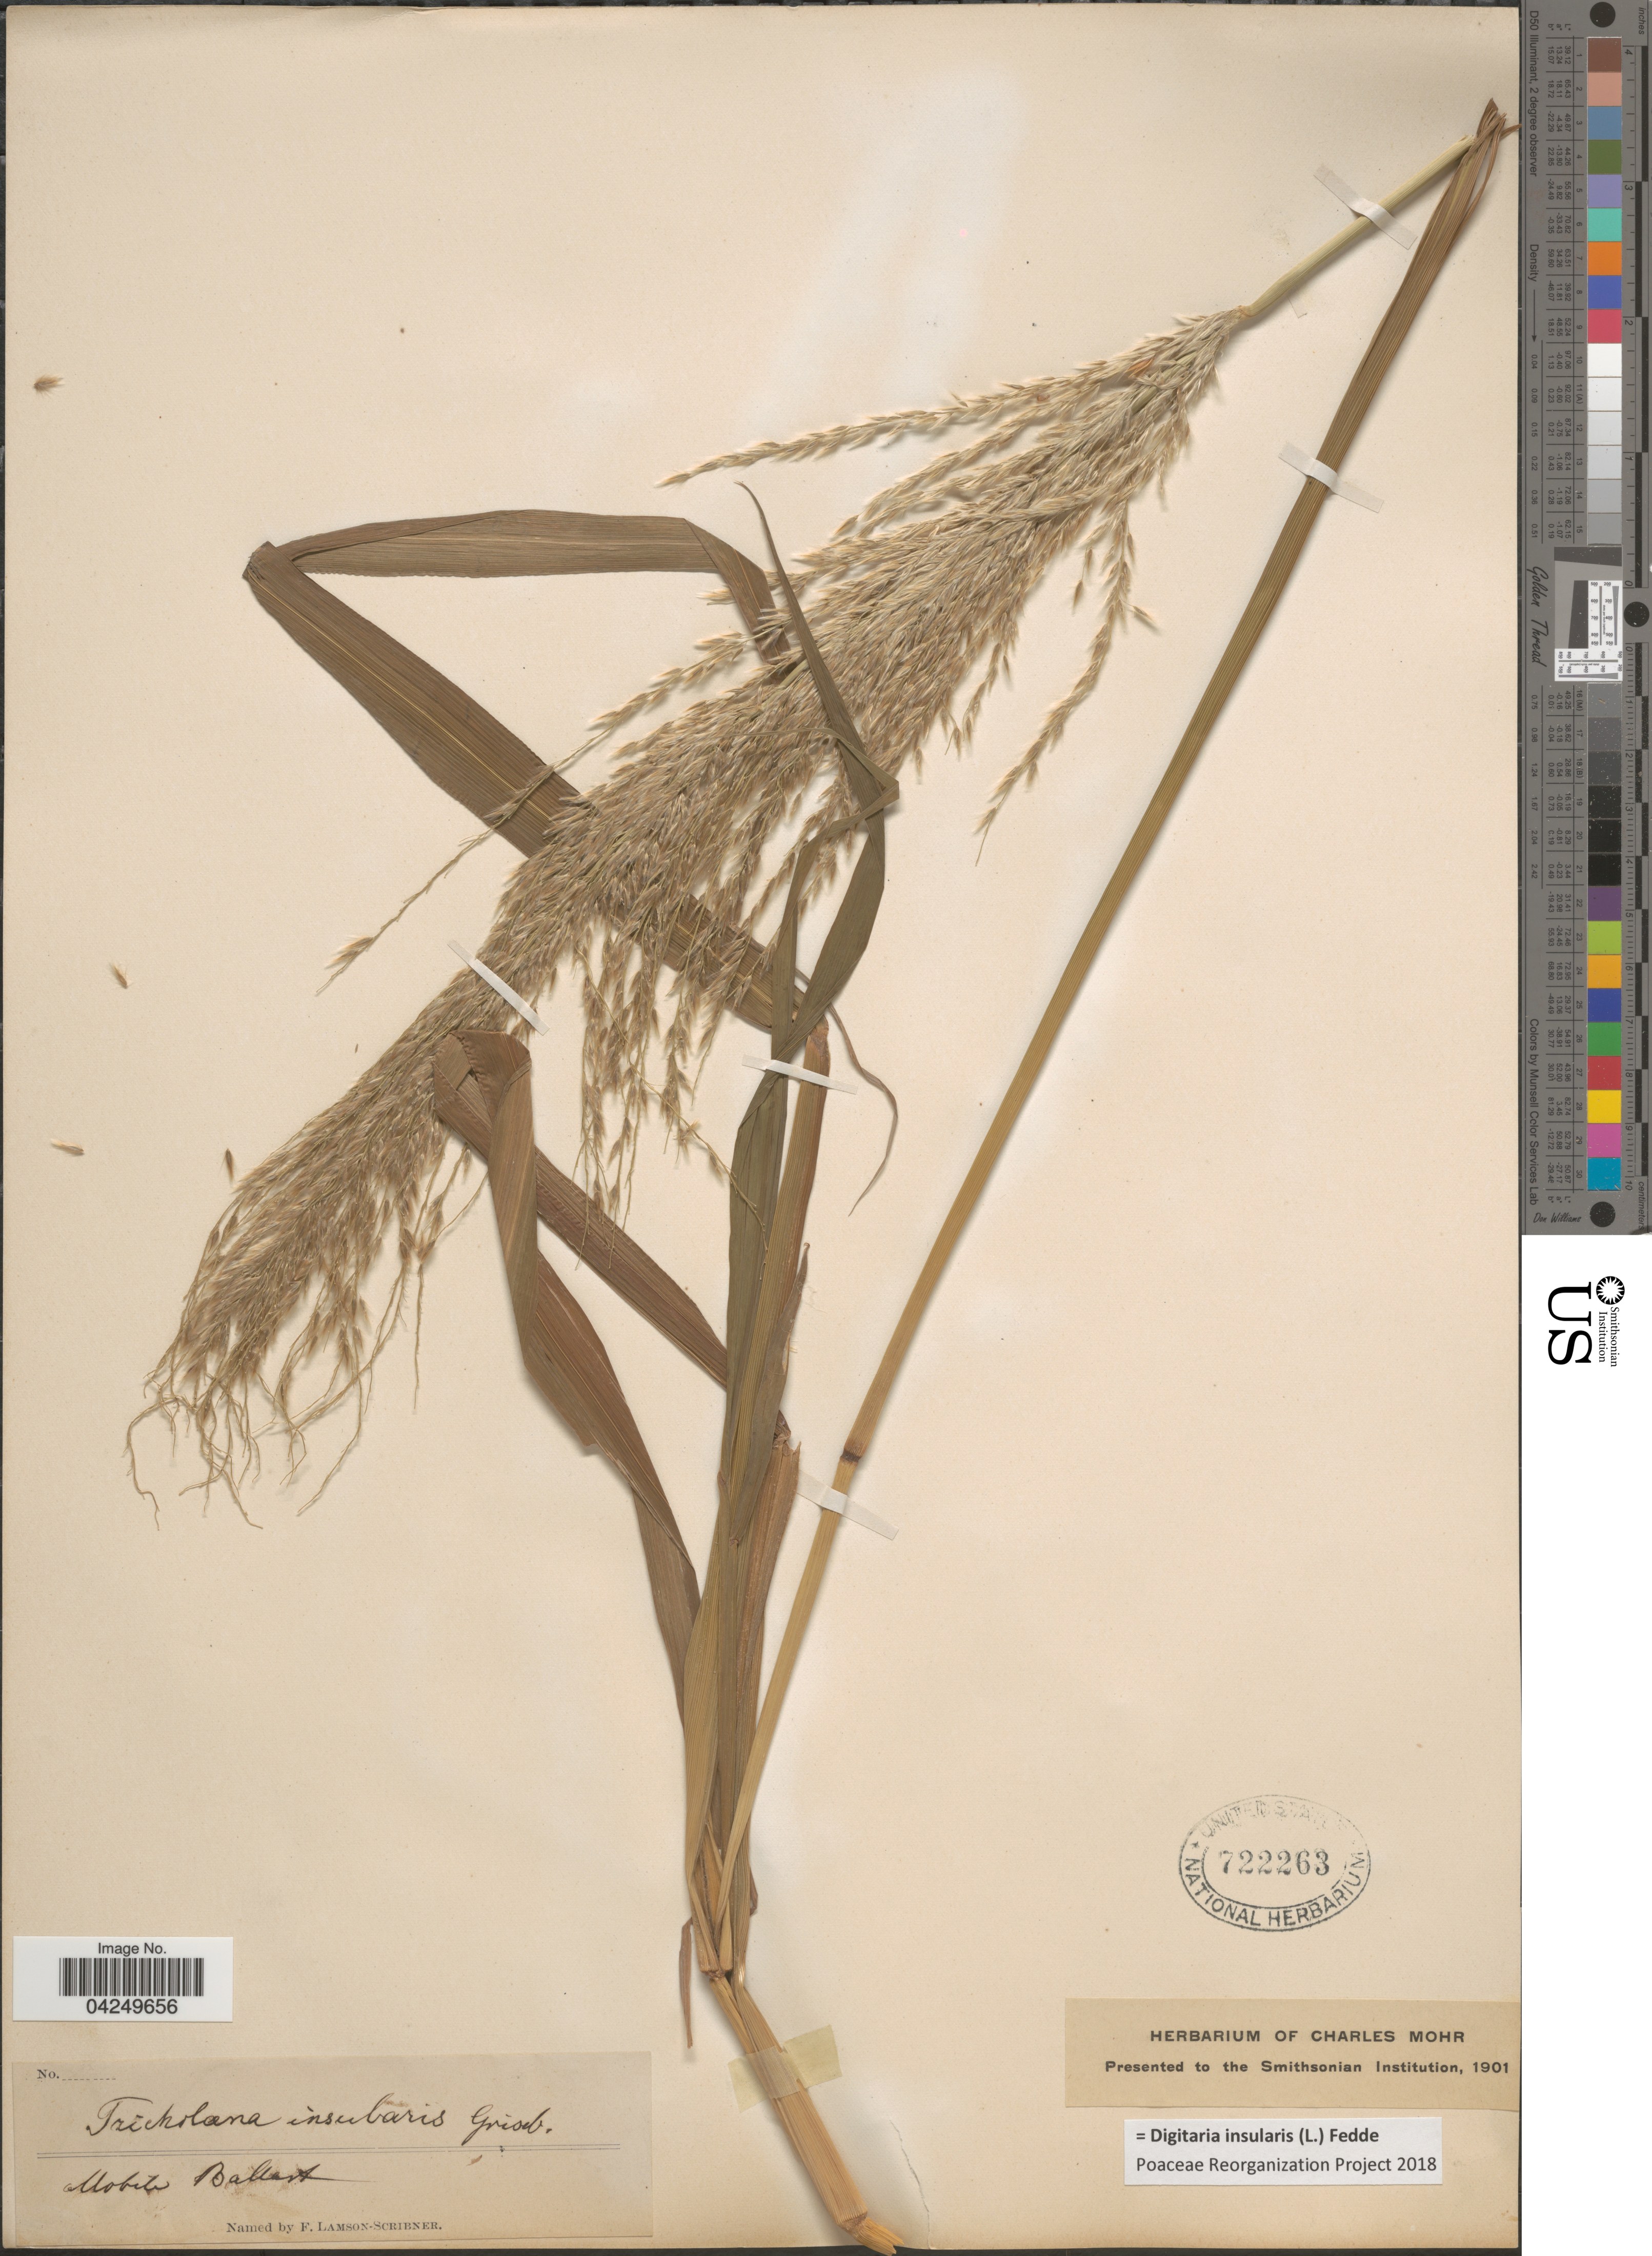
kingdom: Plantae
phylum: Tracheophyta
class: Liliopsida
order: Poales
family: Poaceae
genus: Digitaria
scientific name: Digitaria insularis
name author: (L.) Fedde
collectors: ex herb. Charles Mohr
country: United States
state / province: Alabama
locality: Mobile.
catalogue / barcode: US 722263